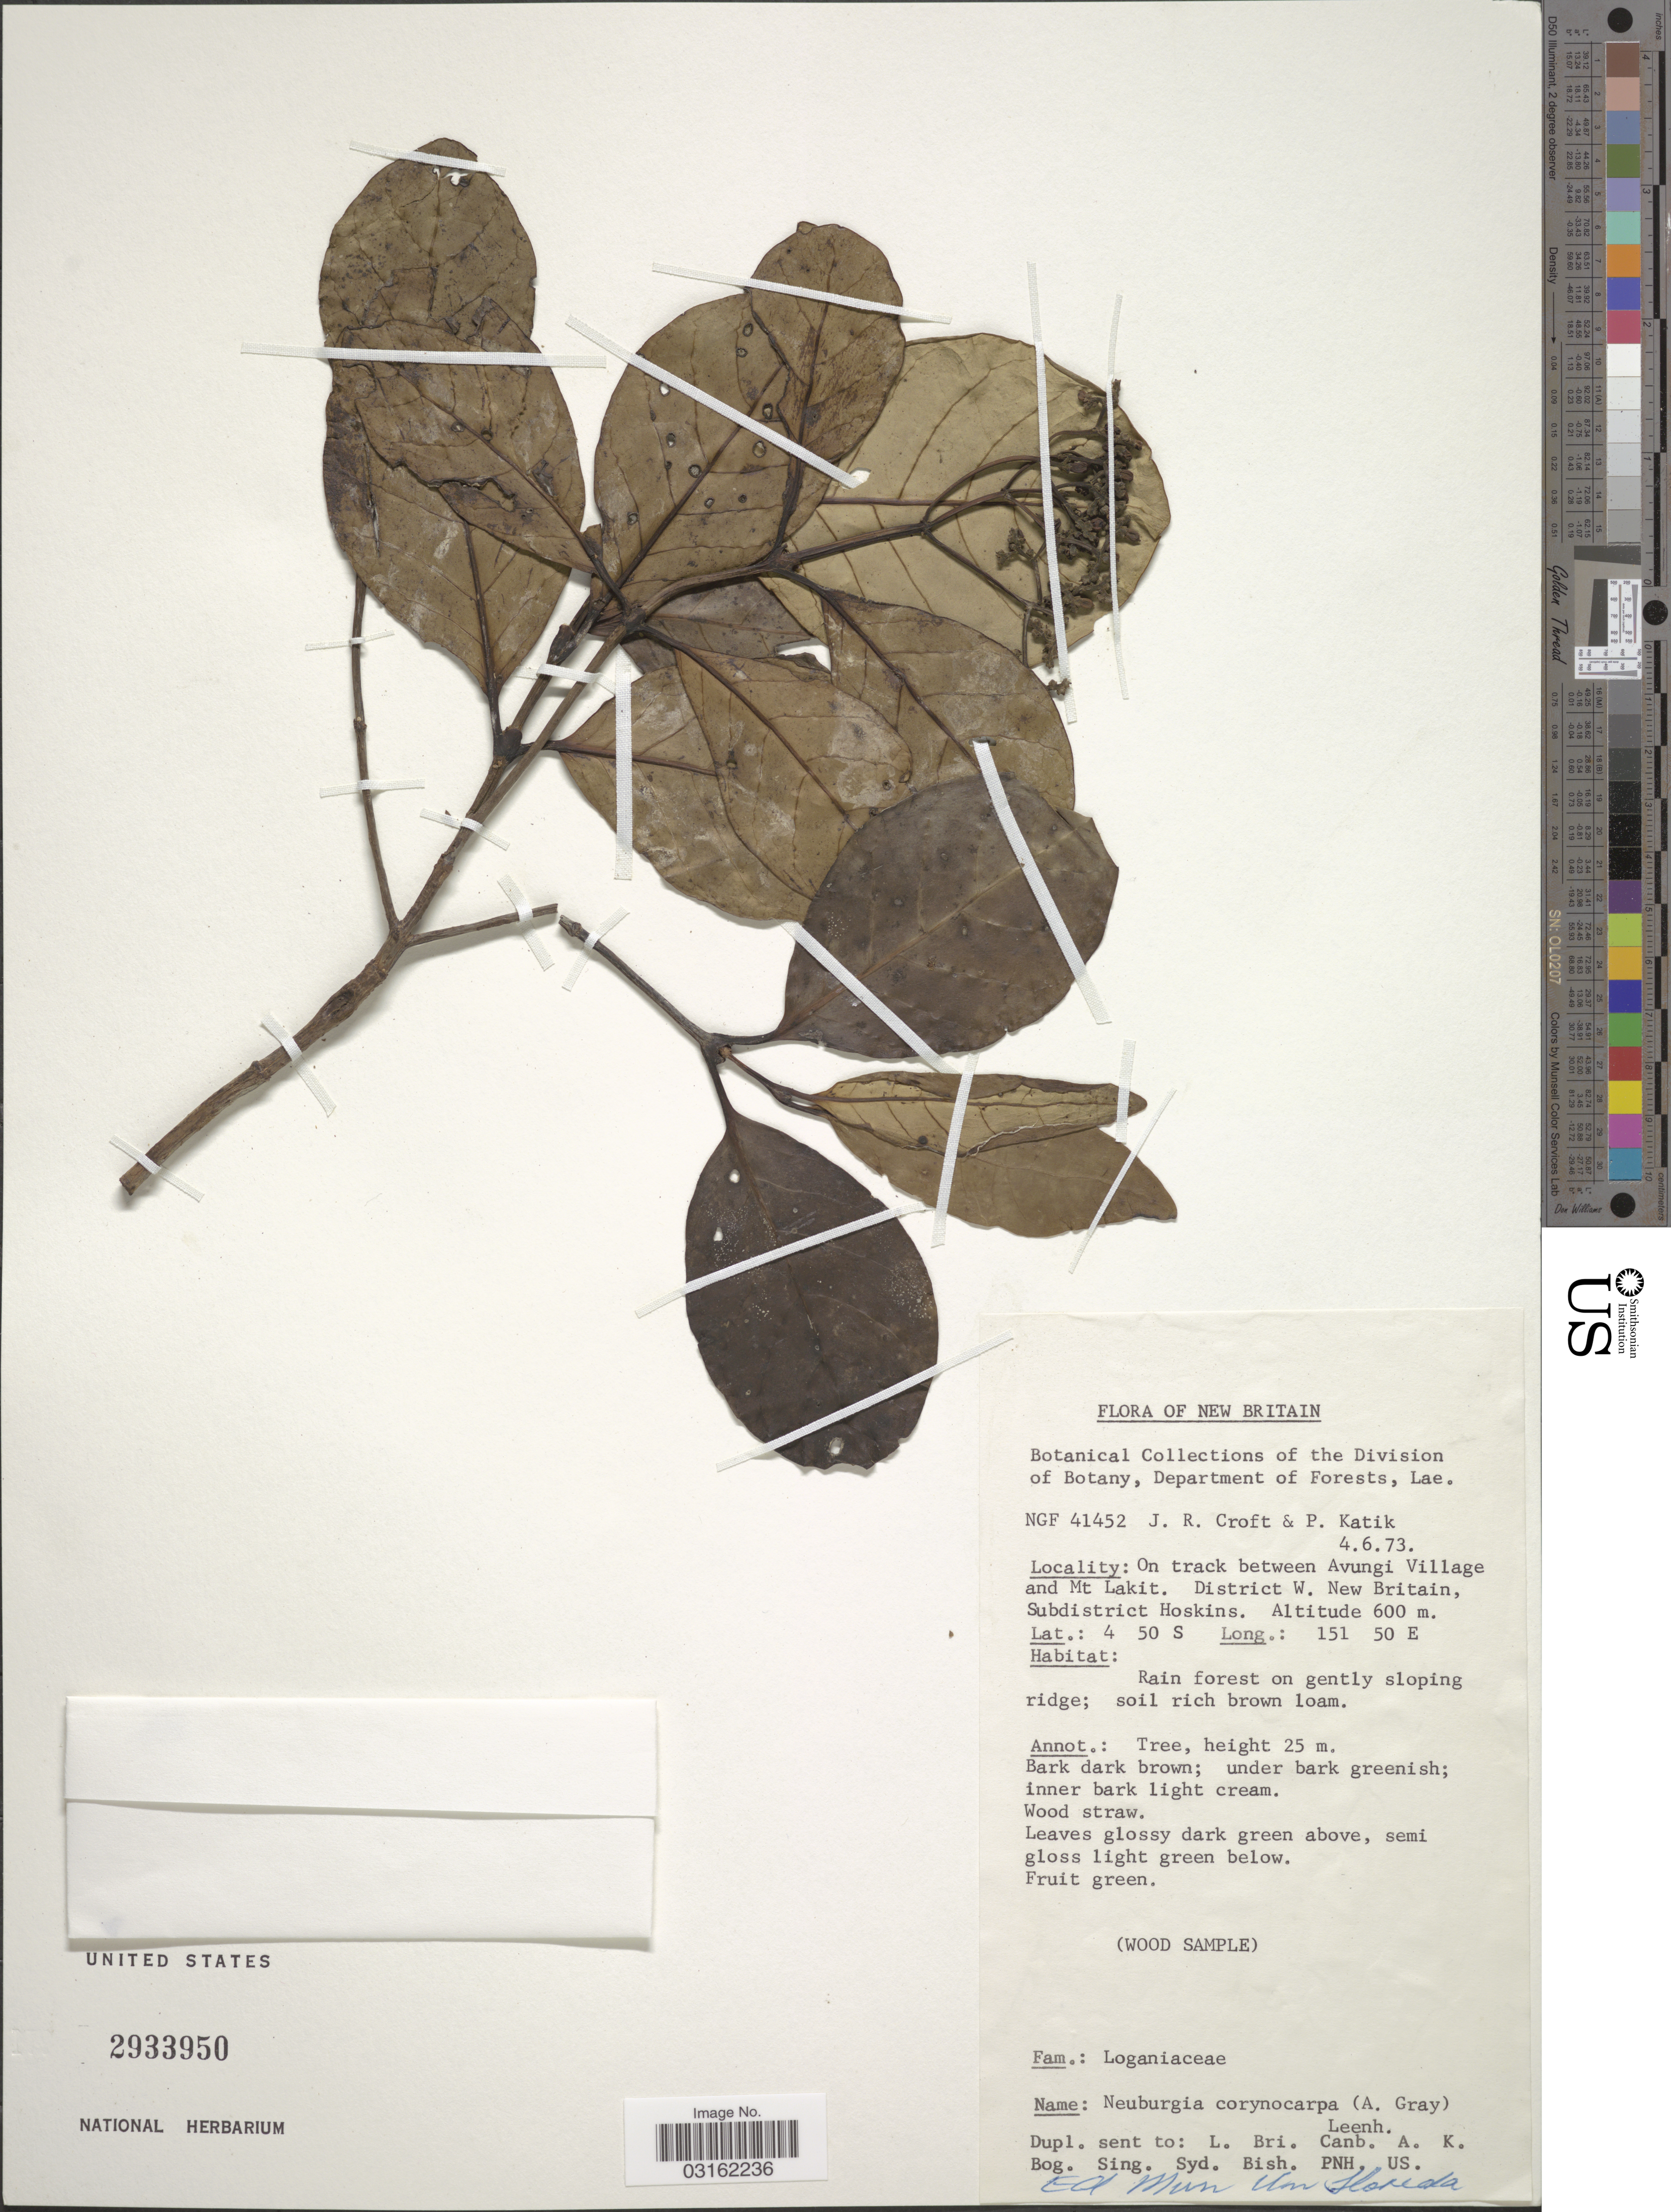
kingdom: Plantae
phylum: Tracheophyta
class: Magnoliopsida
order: Gentianales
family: Loganiaceae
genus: Neuburgia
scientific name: Neuburgia corynocarpa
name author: (A. Gray) Leenh.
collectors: J. R. Croft & P. Katik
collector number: NGF41452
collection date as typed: Transcribed d/m/y: 4/6/73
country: Papua New Guinea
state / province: West New Britain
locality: New Britain, On track between Avungi Village and Mt Lakit. District W. New Britain, Subdistrict Hoskins.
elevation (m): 600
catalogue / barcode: US 2933950